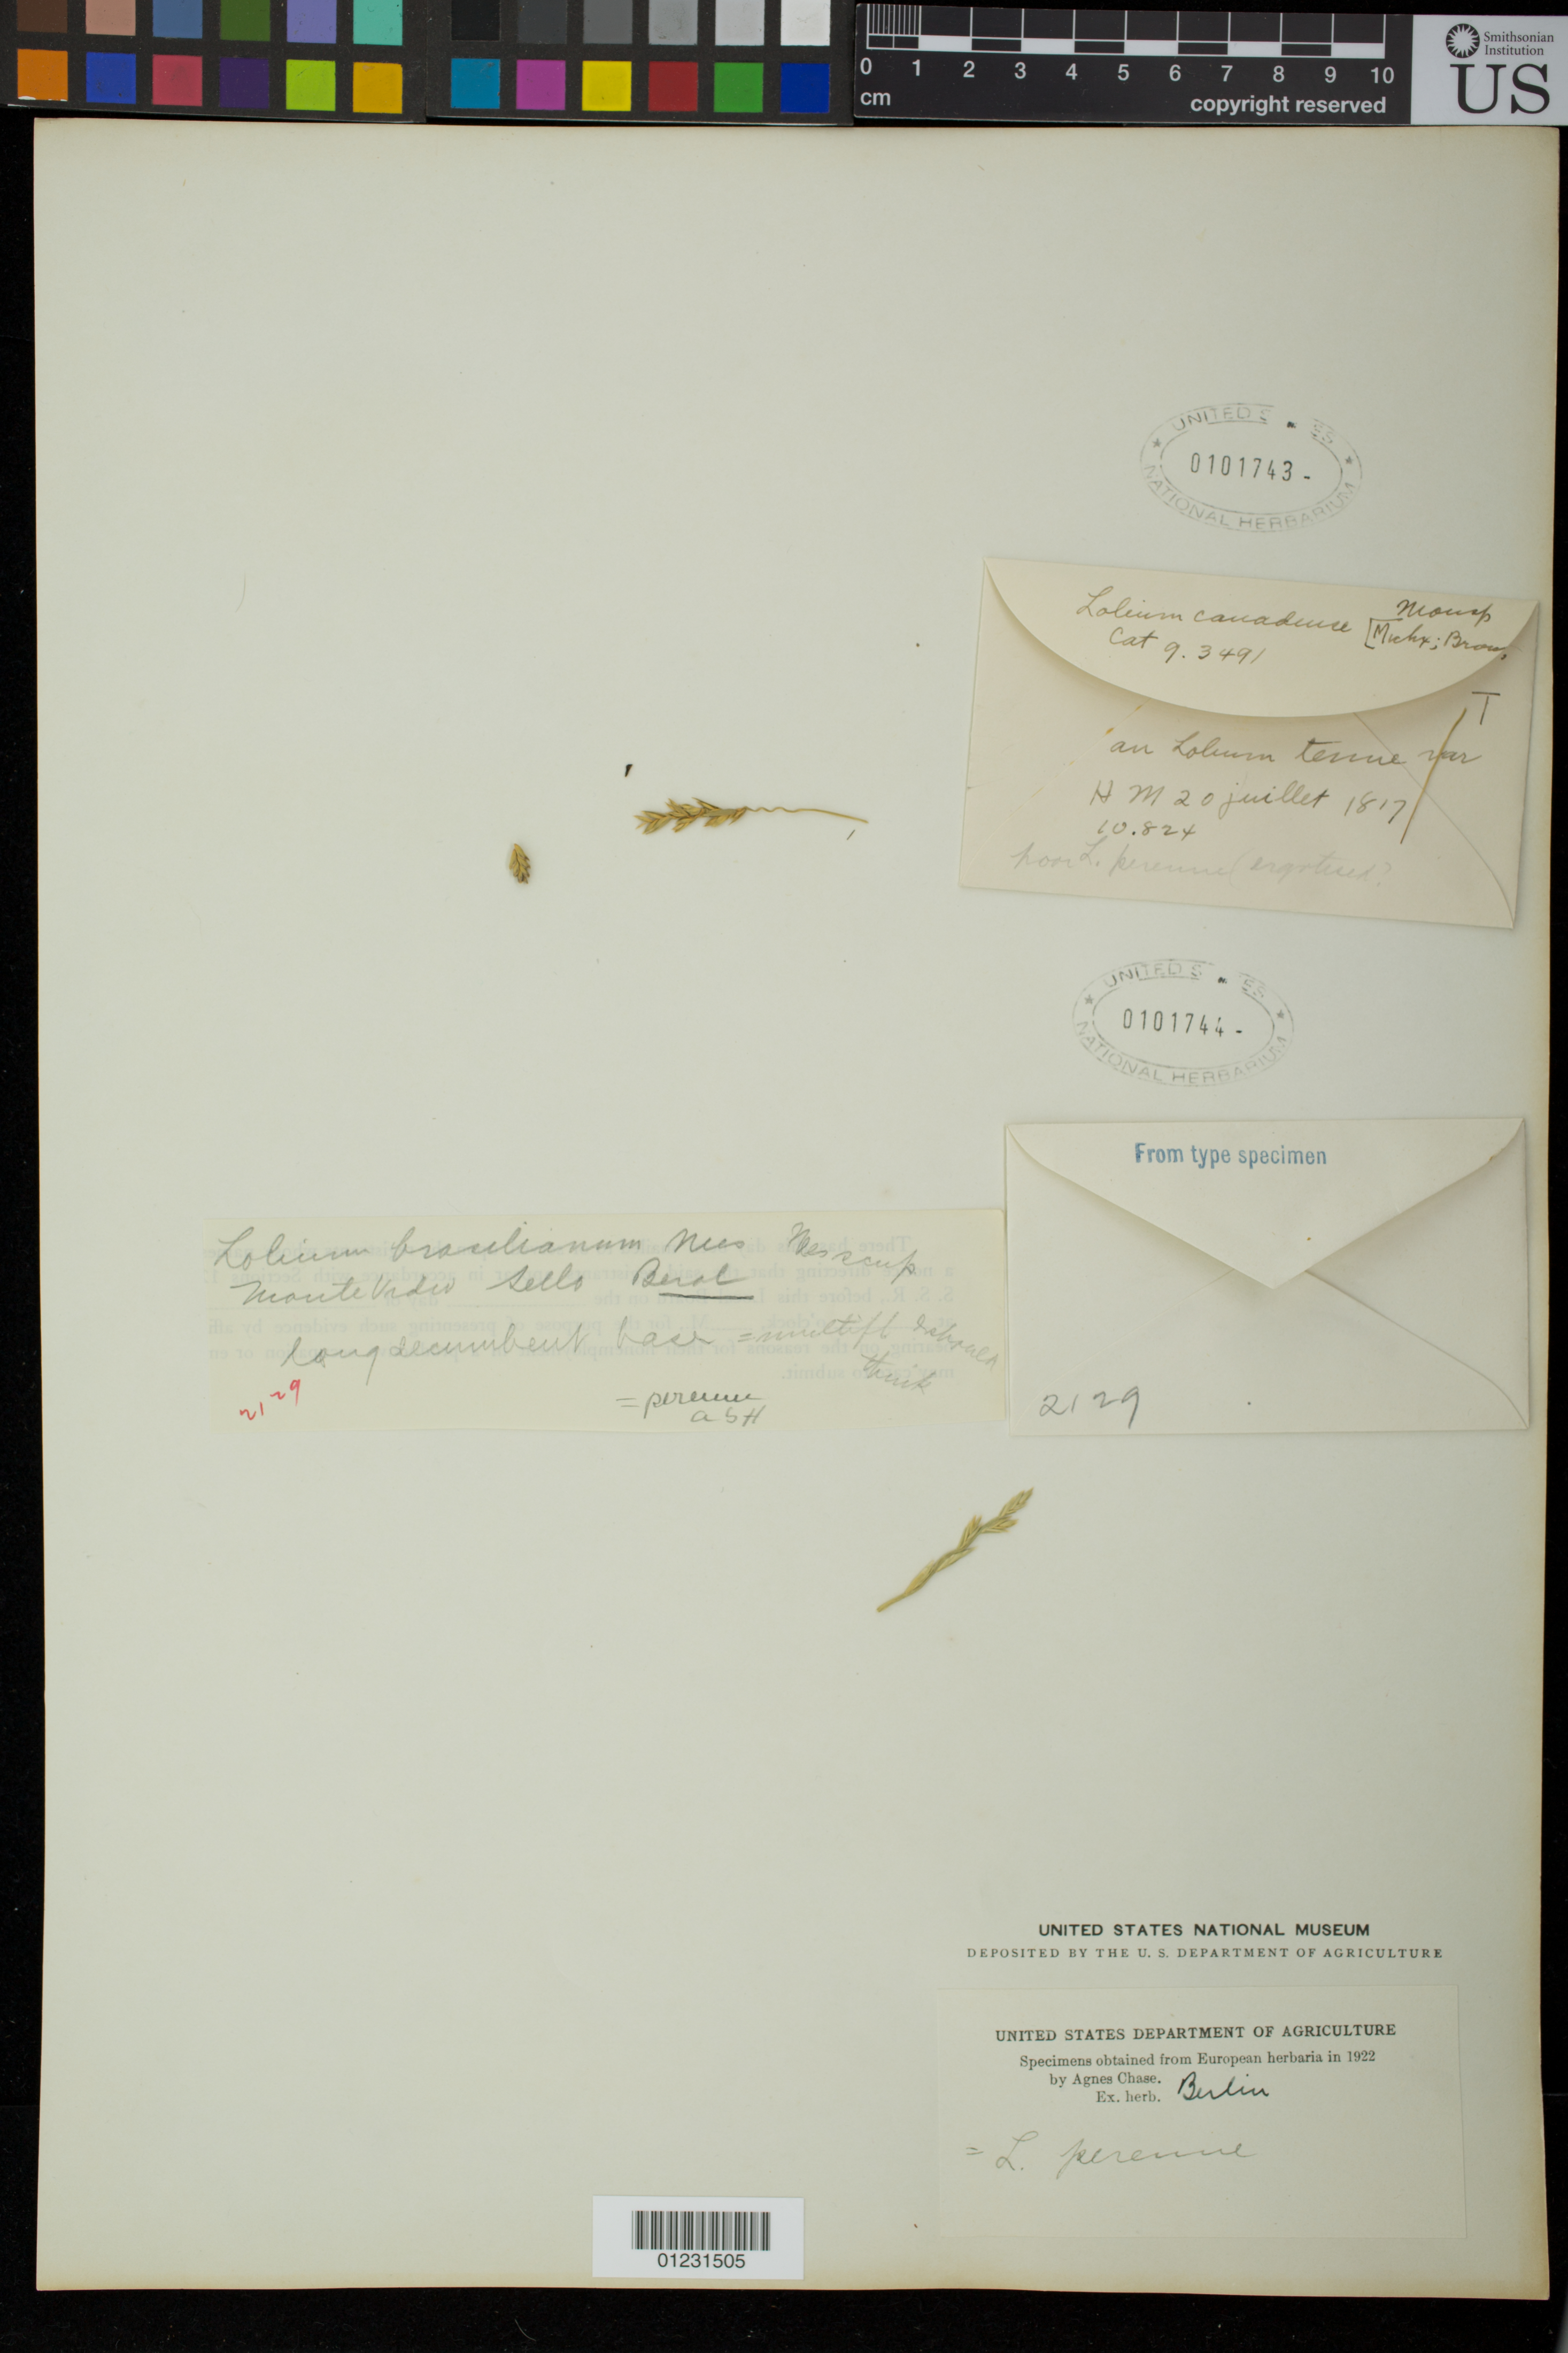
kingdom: Plantae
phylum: Tracheophyta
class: Liliopsida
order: Poales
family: Poaceae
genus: Lolium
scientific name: Lolium brasilianum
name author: Nees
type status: Type Collection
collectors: F. Sellow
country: Uruguay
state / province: Montevideo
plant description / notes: Fragmentary material of type specimen ex herb. Berlin.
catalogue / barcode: US 101744